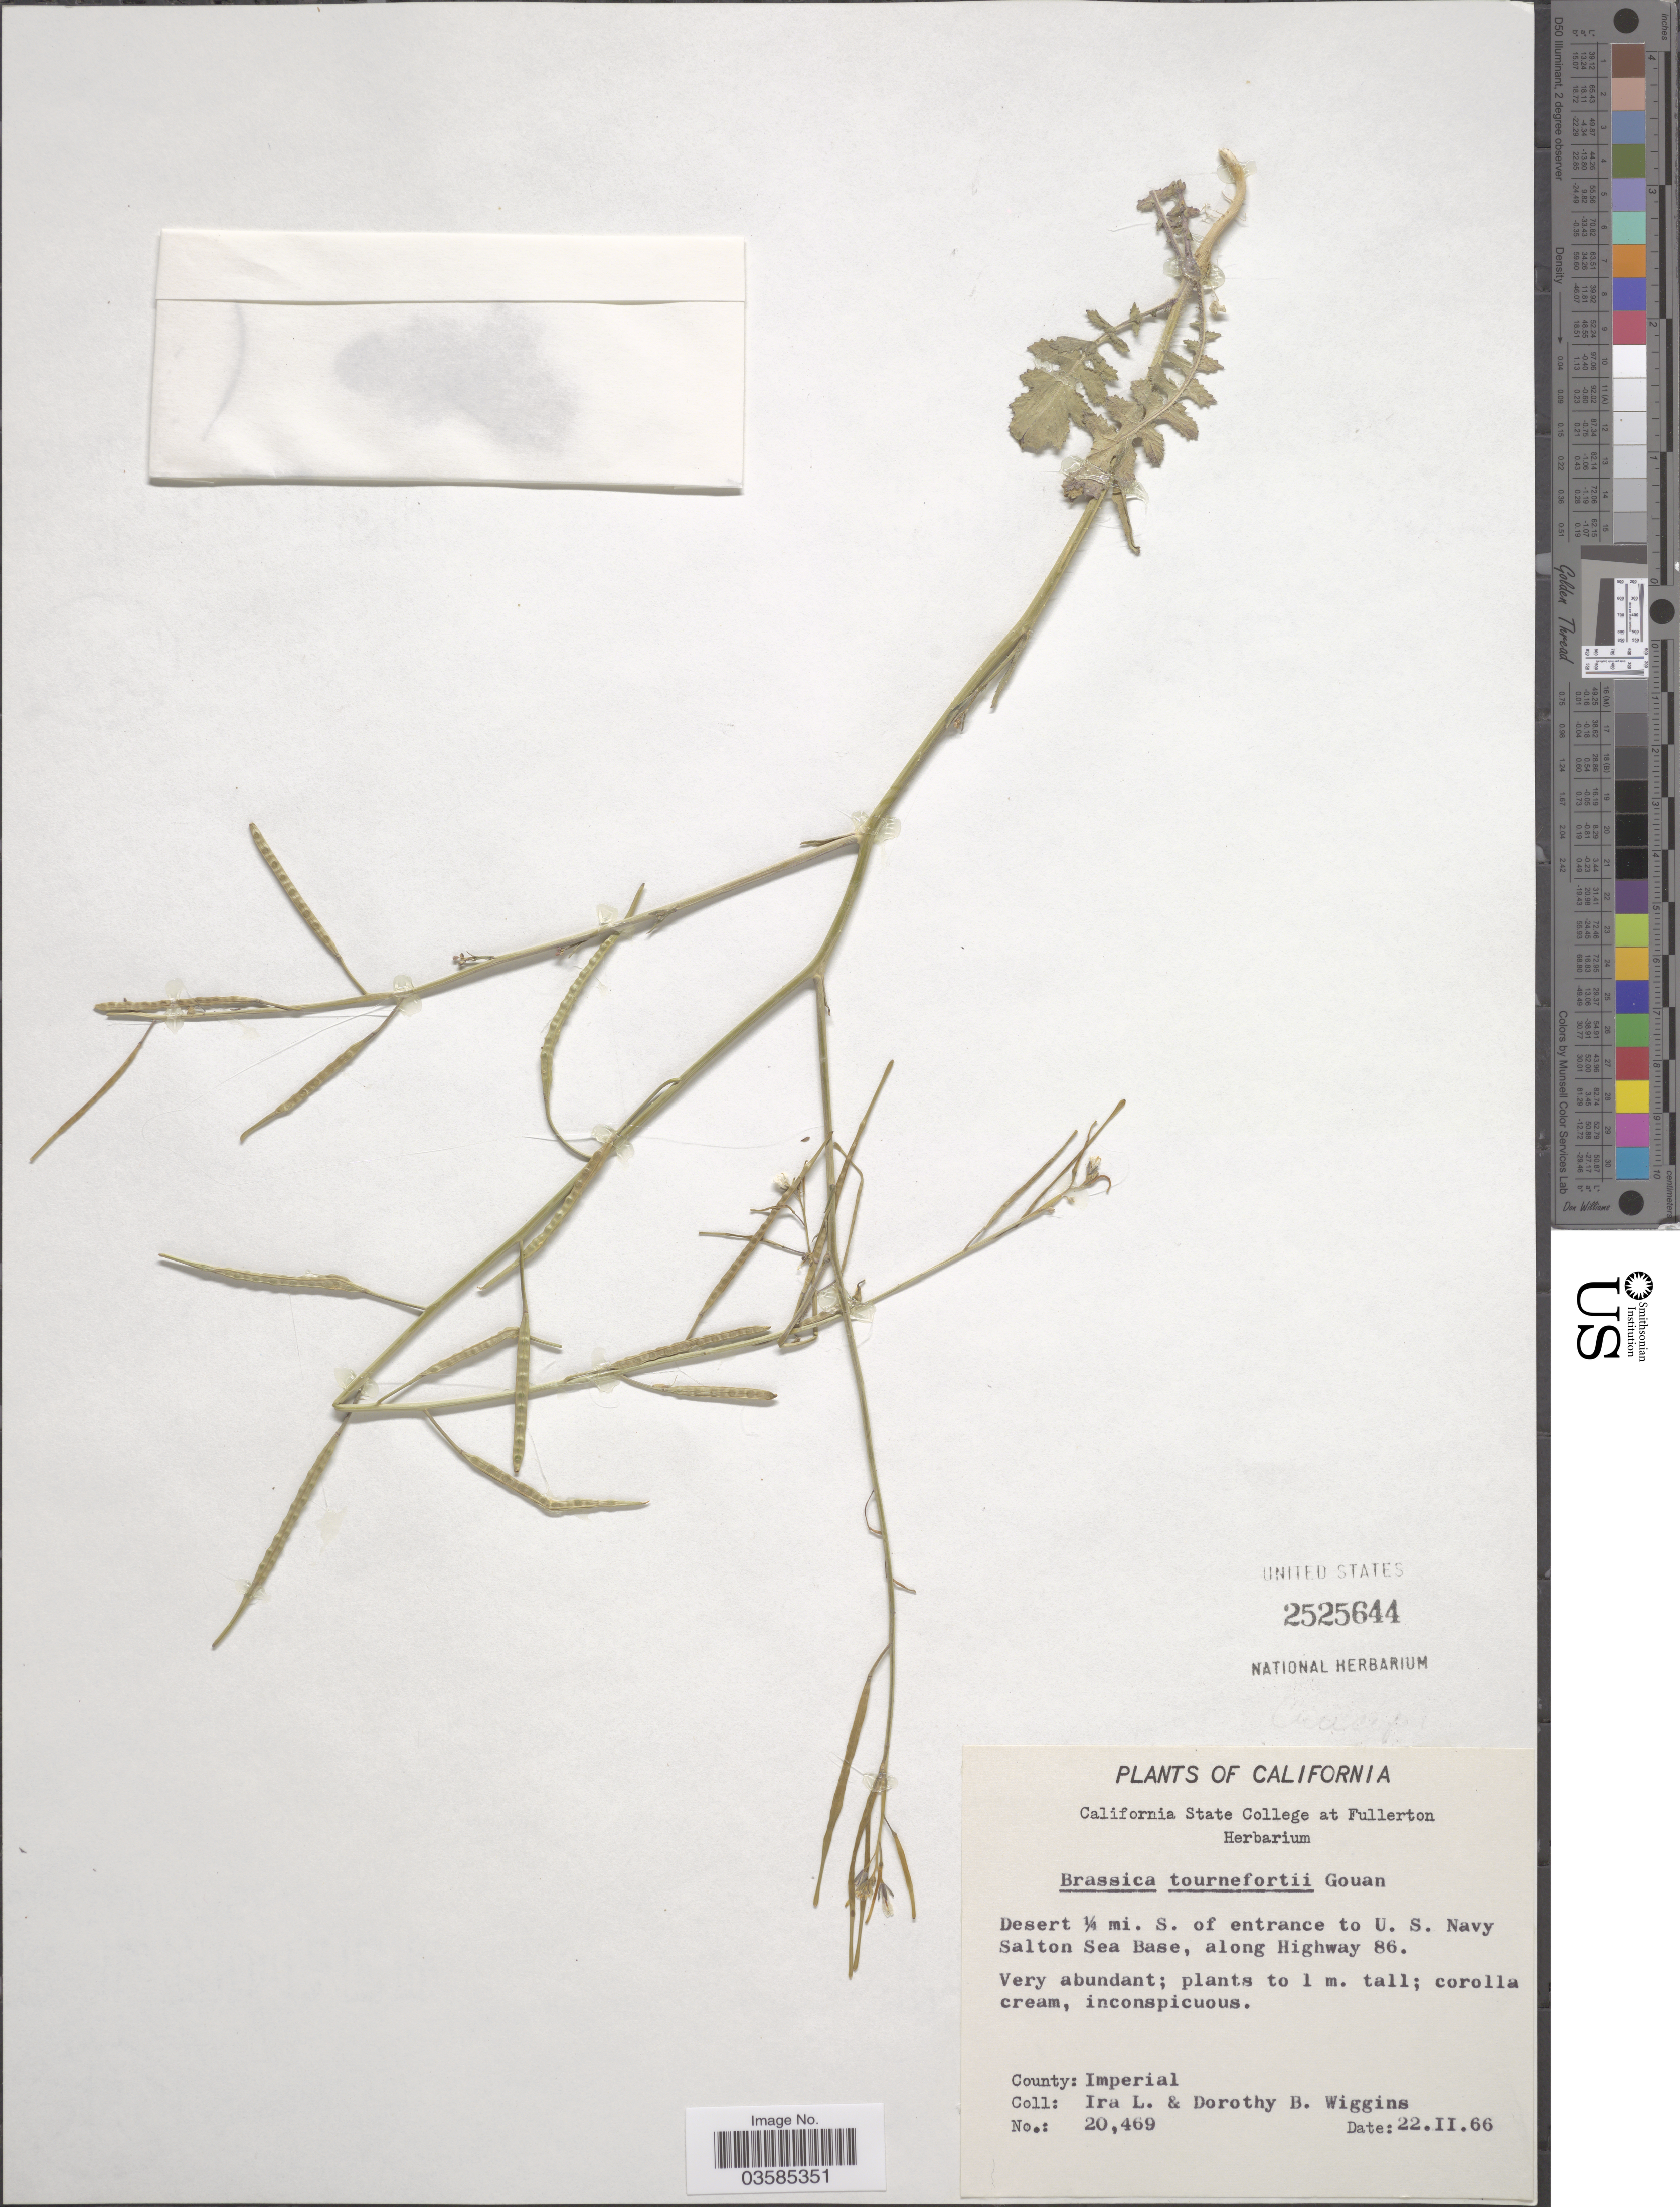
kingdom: Plantae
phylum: Tracheophyta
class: Magnoliopsida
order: Brassicales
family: Brassicaceae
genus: Brassica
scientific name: Brassica tournefortii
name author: Gouan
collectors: I. L. Wiggins & D. B. Wiggins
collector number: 20469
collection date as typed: Transcribed d/m/y: 22/2/66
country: United States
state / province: Arizona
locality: Desert 1/4 mi. S. of entrance to U.S. Navy Salton Sea Base, along Highway 86. County: Imperial.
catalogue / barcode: US 2525644